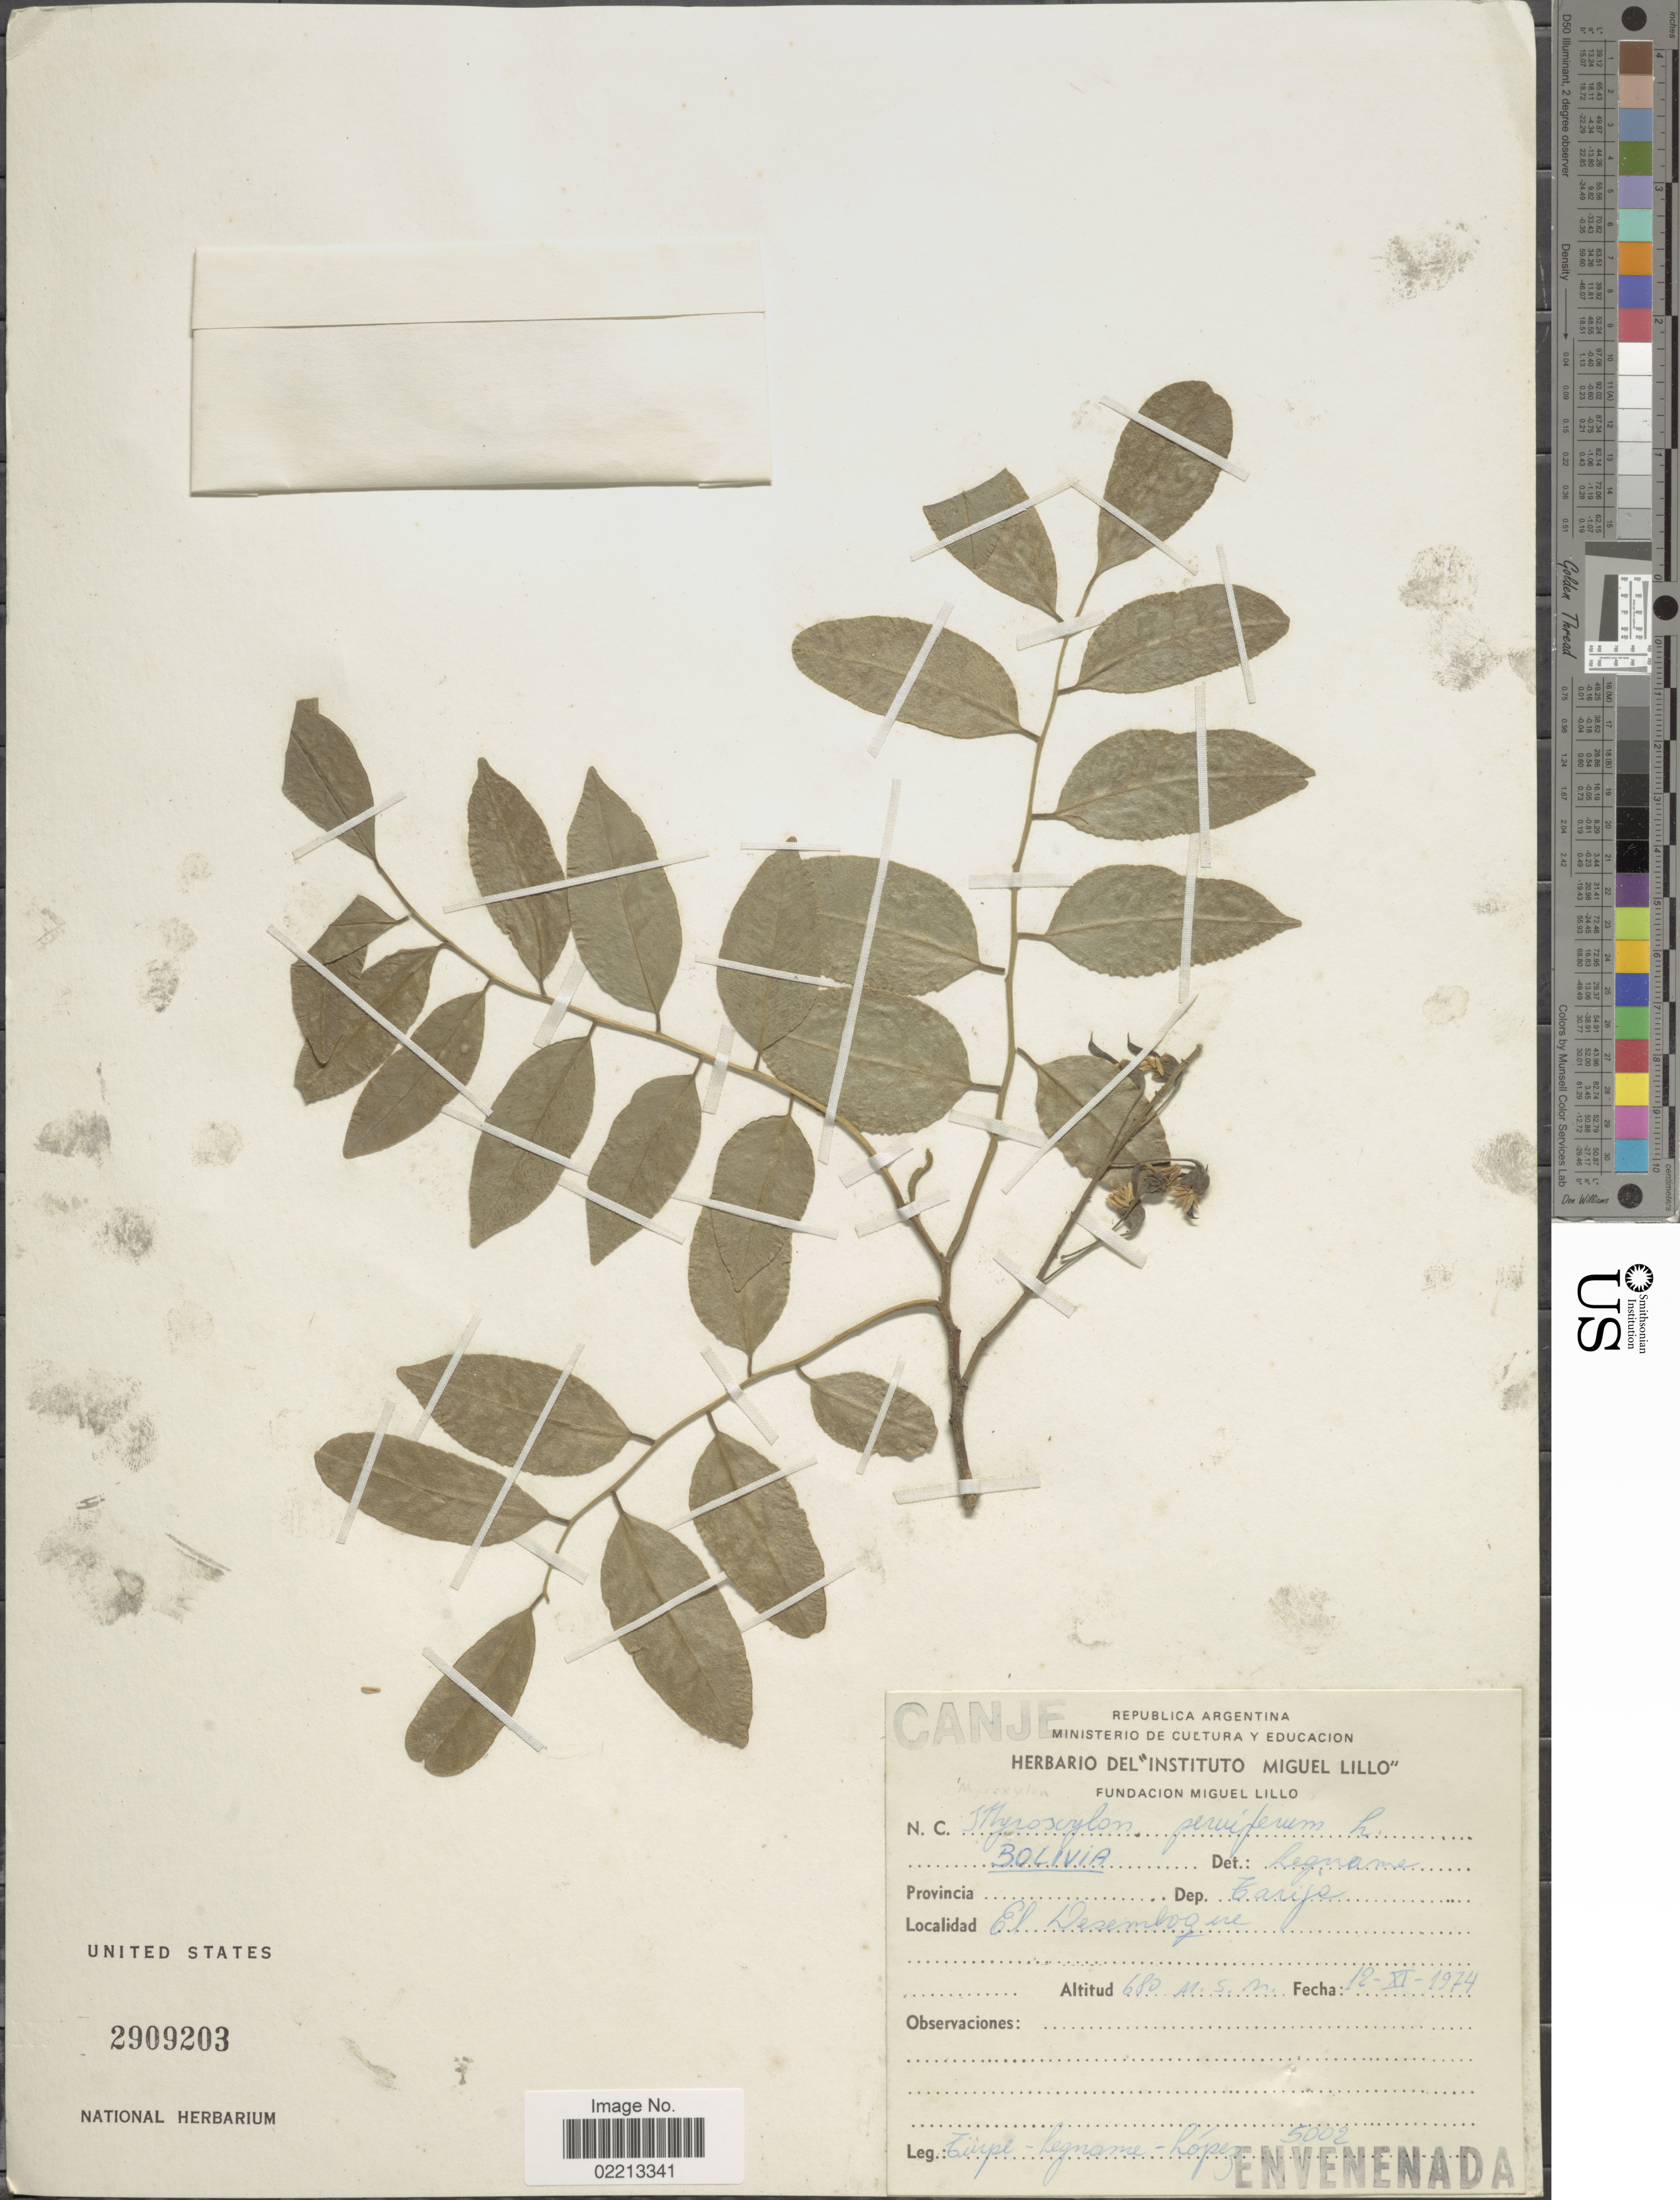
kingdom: Plantae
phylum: Tracheophyta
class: Magnoliopsida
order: Fabales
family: Fabaceae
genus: Myroxylon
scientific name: Myroxylon peruiferum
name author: L. f.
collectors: Türpe, -. Legname & -. Lopez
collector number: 5002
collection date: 1974-11-12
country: Bolivia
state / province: Tarija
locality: El Desemboque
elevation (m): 680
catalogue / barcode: US 2909203